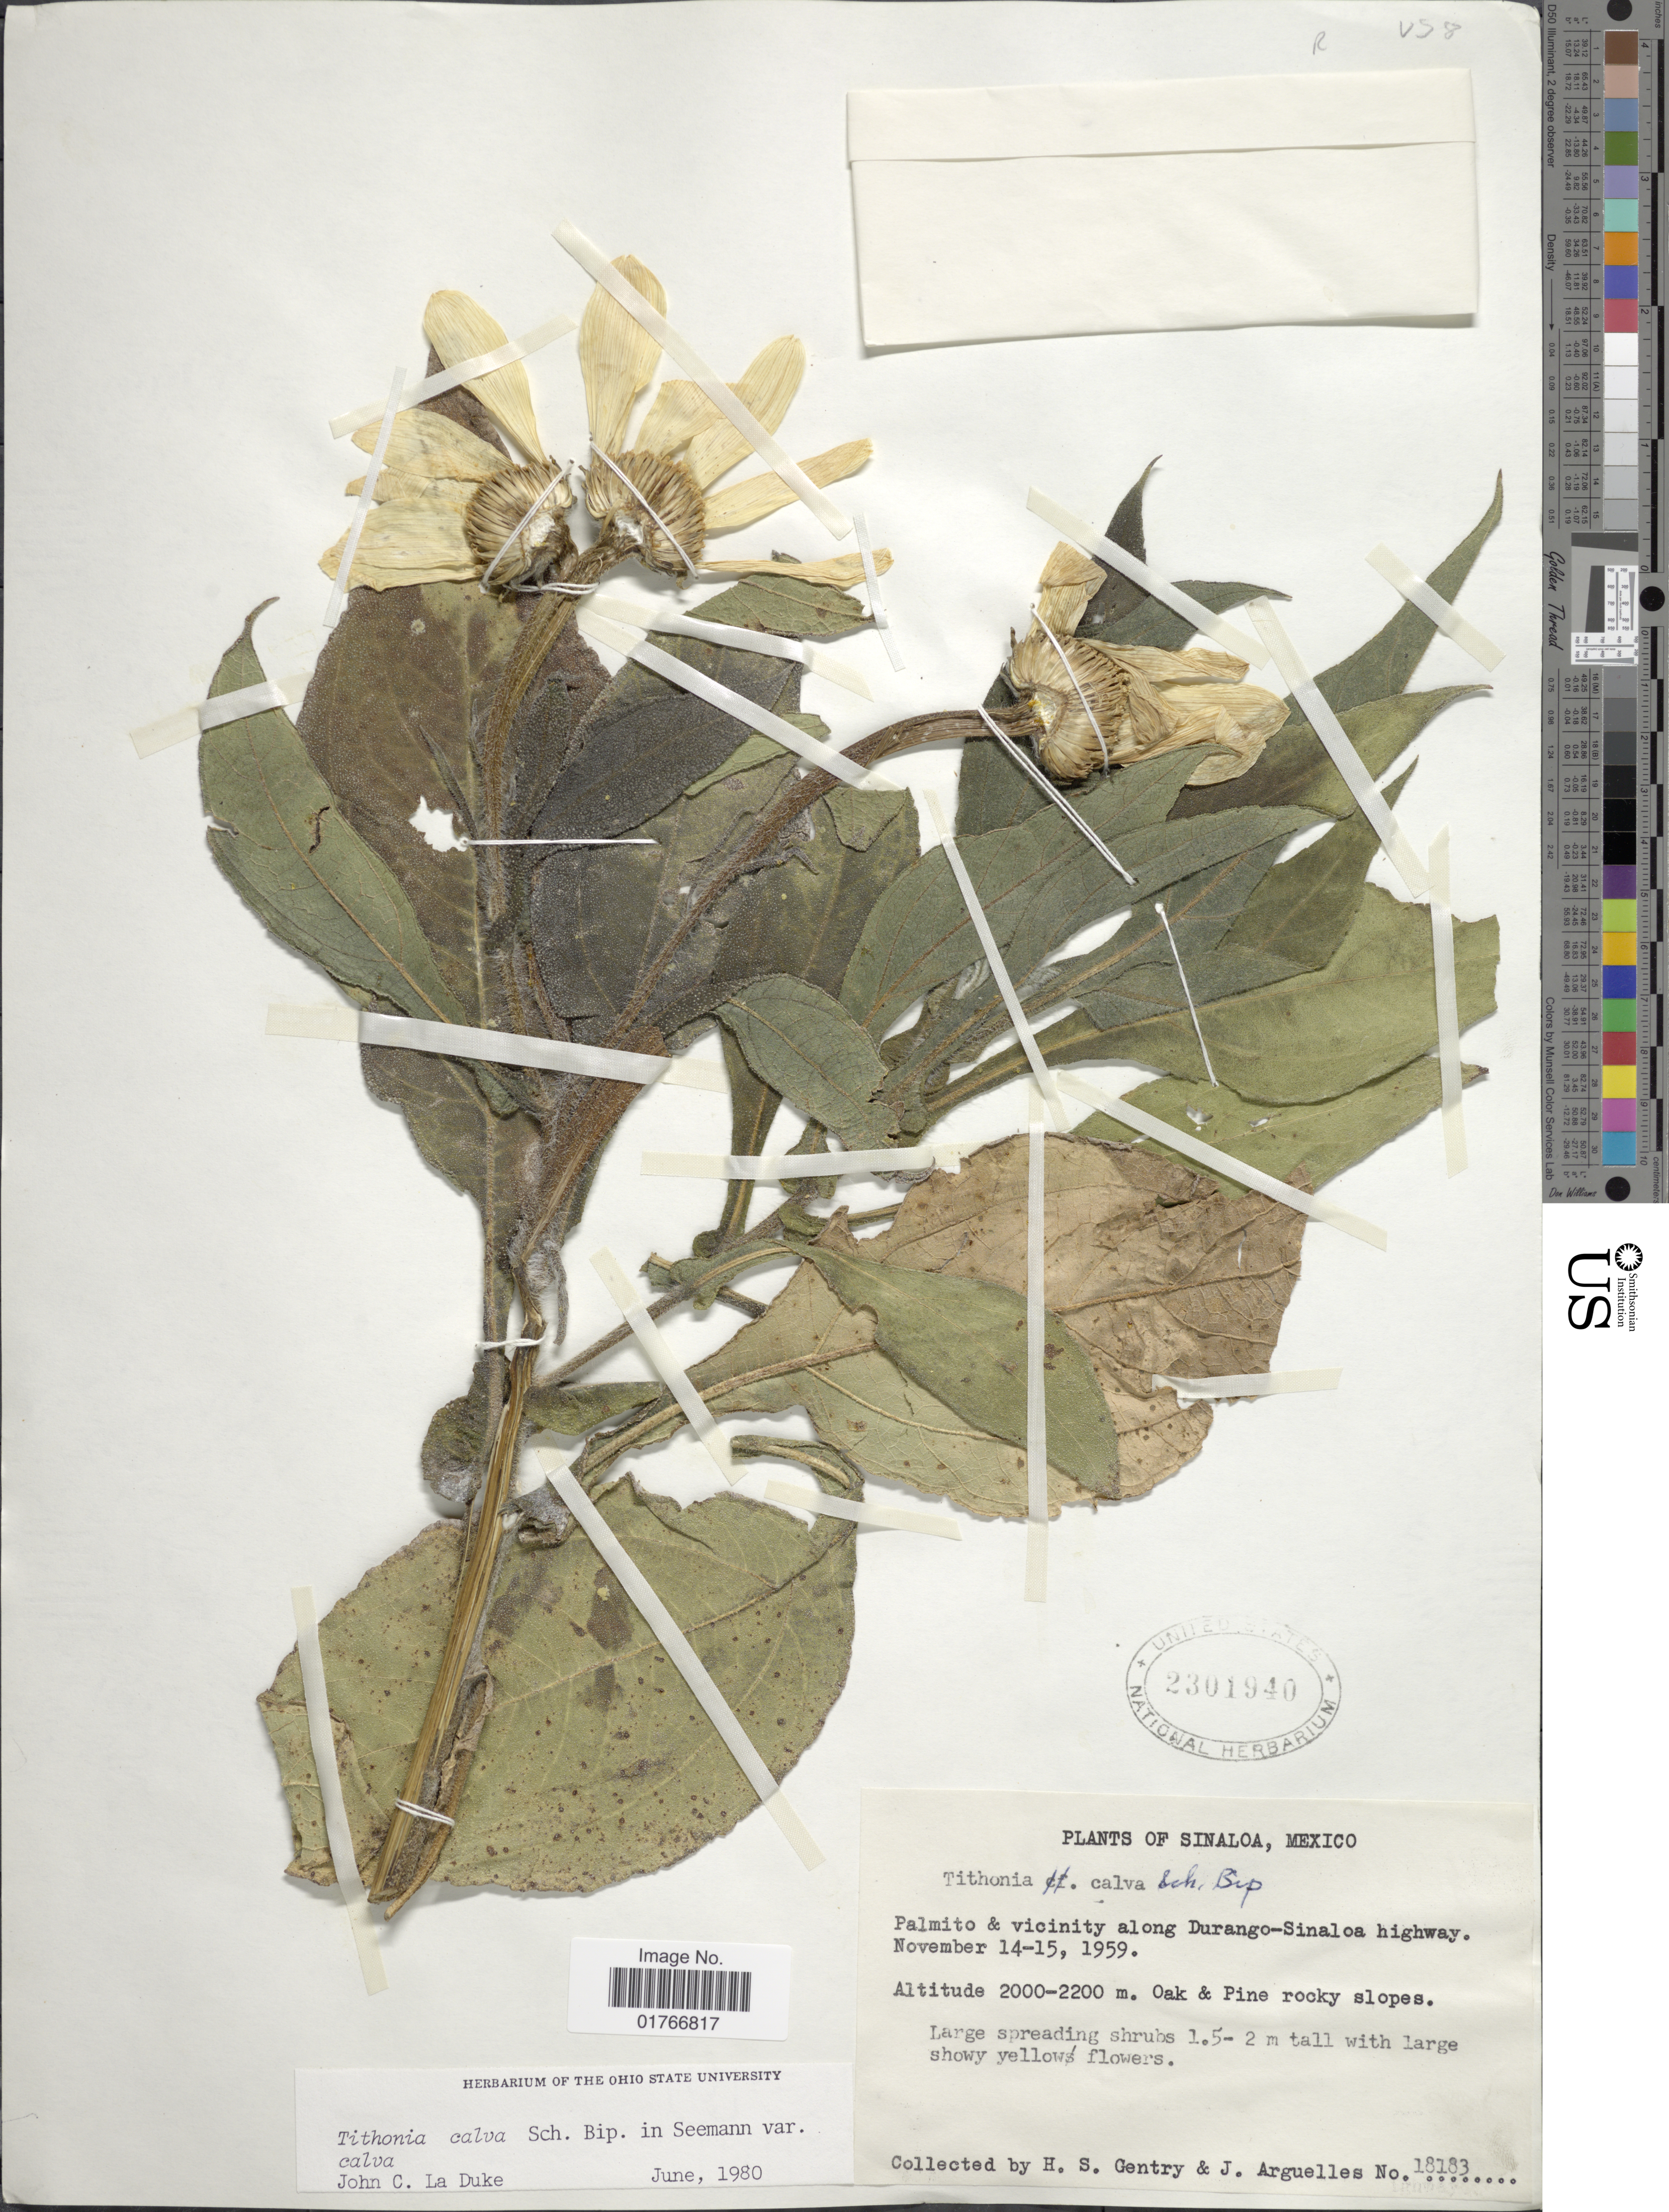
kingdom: Plantae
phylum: Tracheophyta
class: Magnoliopsida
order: Asterales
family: Asteraceae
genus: Tithonia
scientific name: Tithonia calva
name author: Sch. Bip.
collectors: H. S. Gentry & J. Arguelles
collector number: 18183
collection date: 1959-11-14/1959-11-15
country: Mexico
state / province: Sinaloa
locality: Palmito & vicinity along Durango-Sinaloa highway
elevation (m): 2000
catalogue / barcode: US 2301940